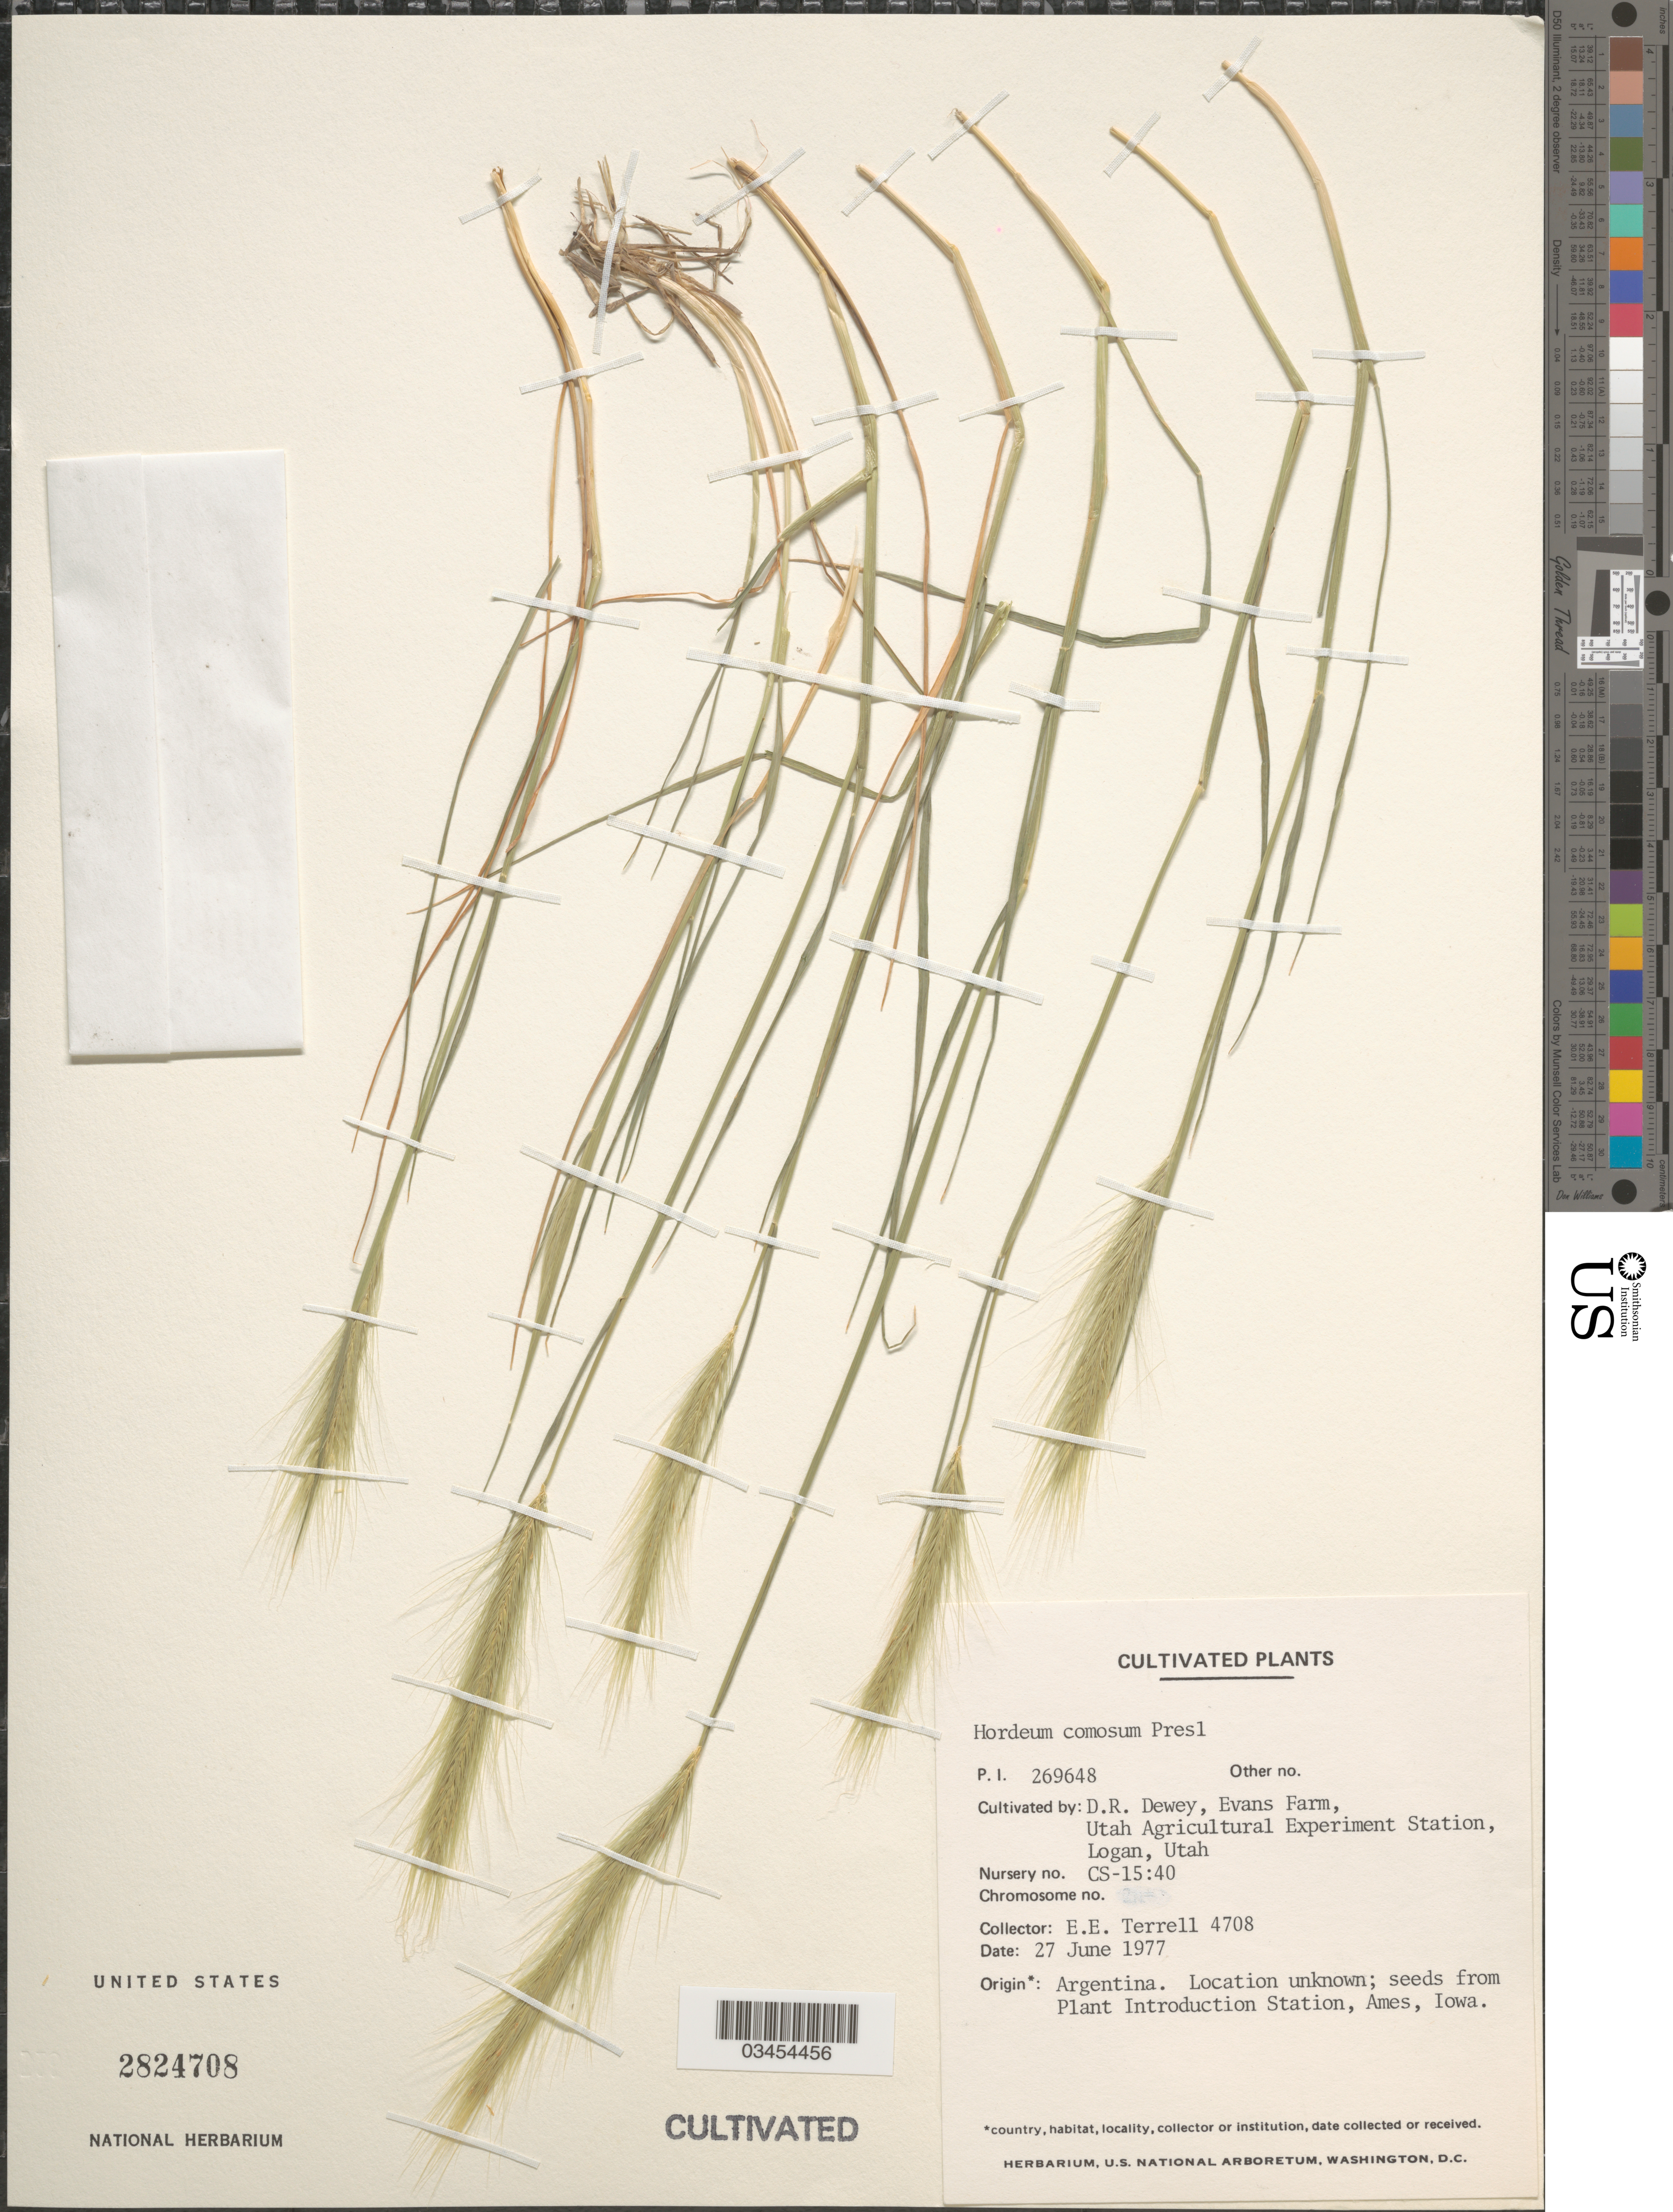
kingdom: Plantae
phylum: Tracheophyta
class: Liliopsida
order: Poales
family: Poaceae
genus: Hordeum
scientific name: Hordeum comosum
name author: J. Presl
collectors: D. Dewey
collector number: P.I.269648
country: United States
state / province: Utah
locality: Evans Farm, Utah Agricultural Experiment Station, Logan. Nursery no. CS-15:40.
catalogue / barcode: US 2824708